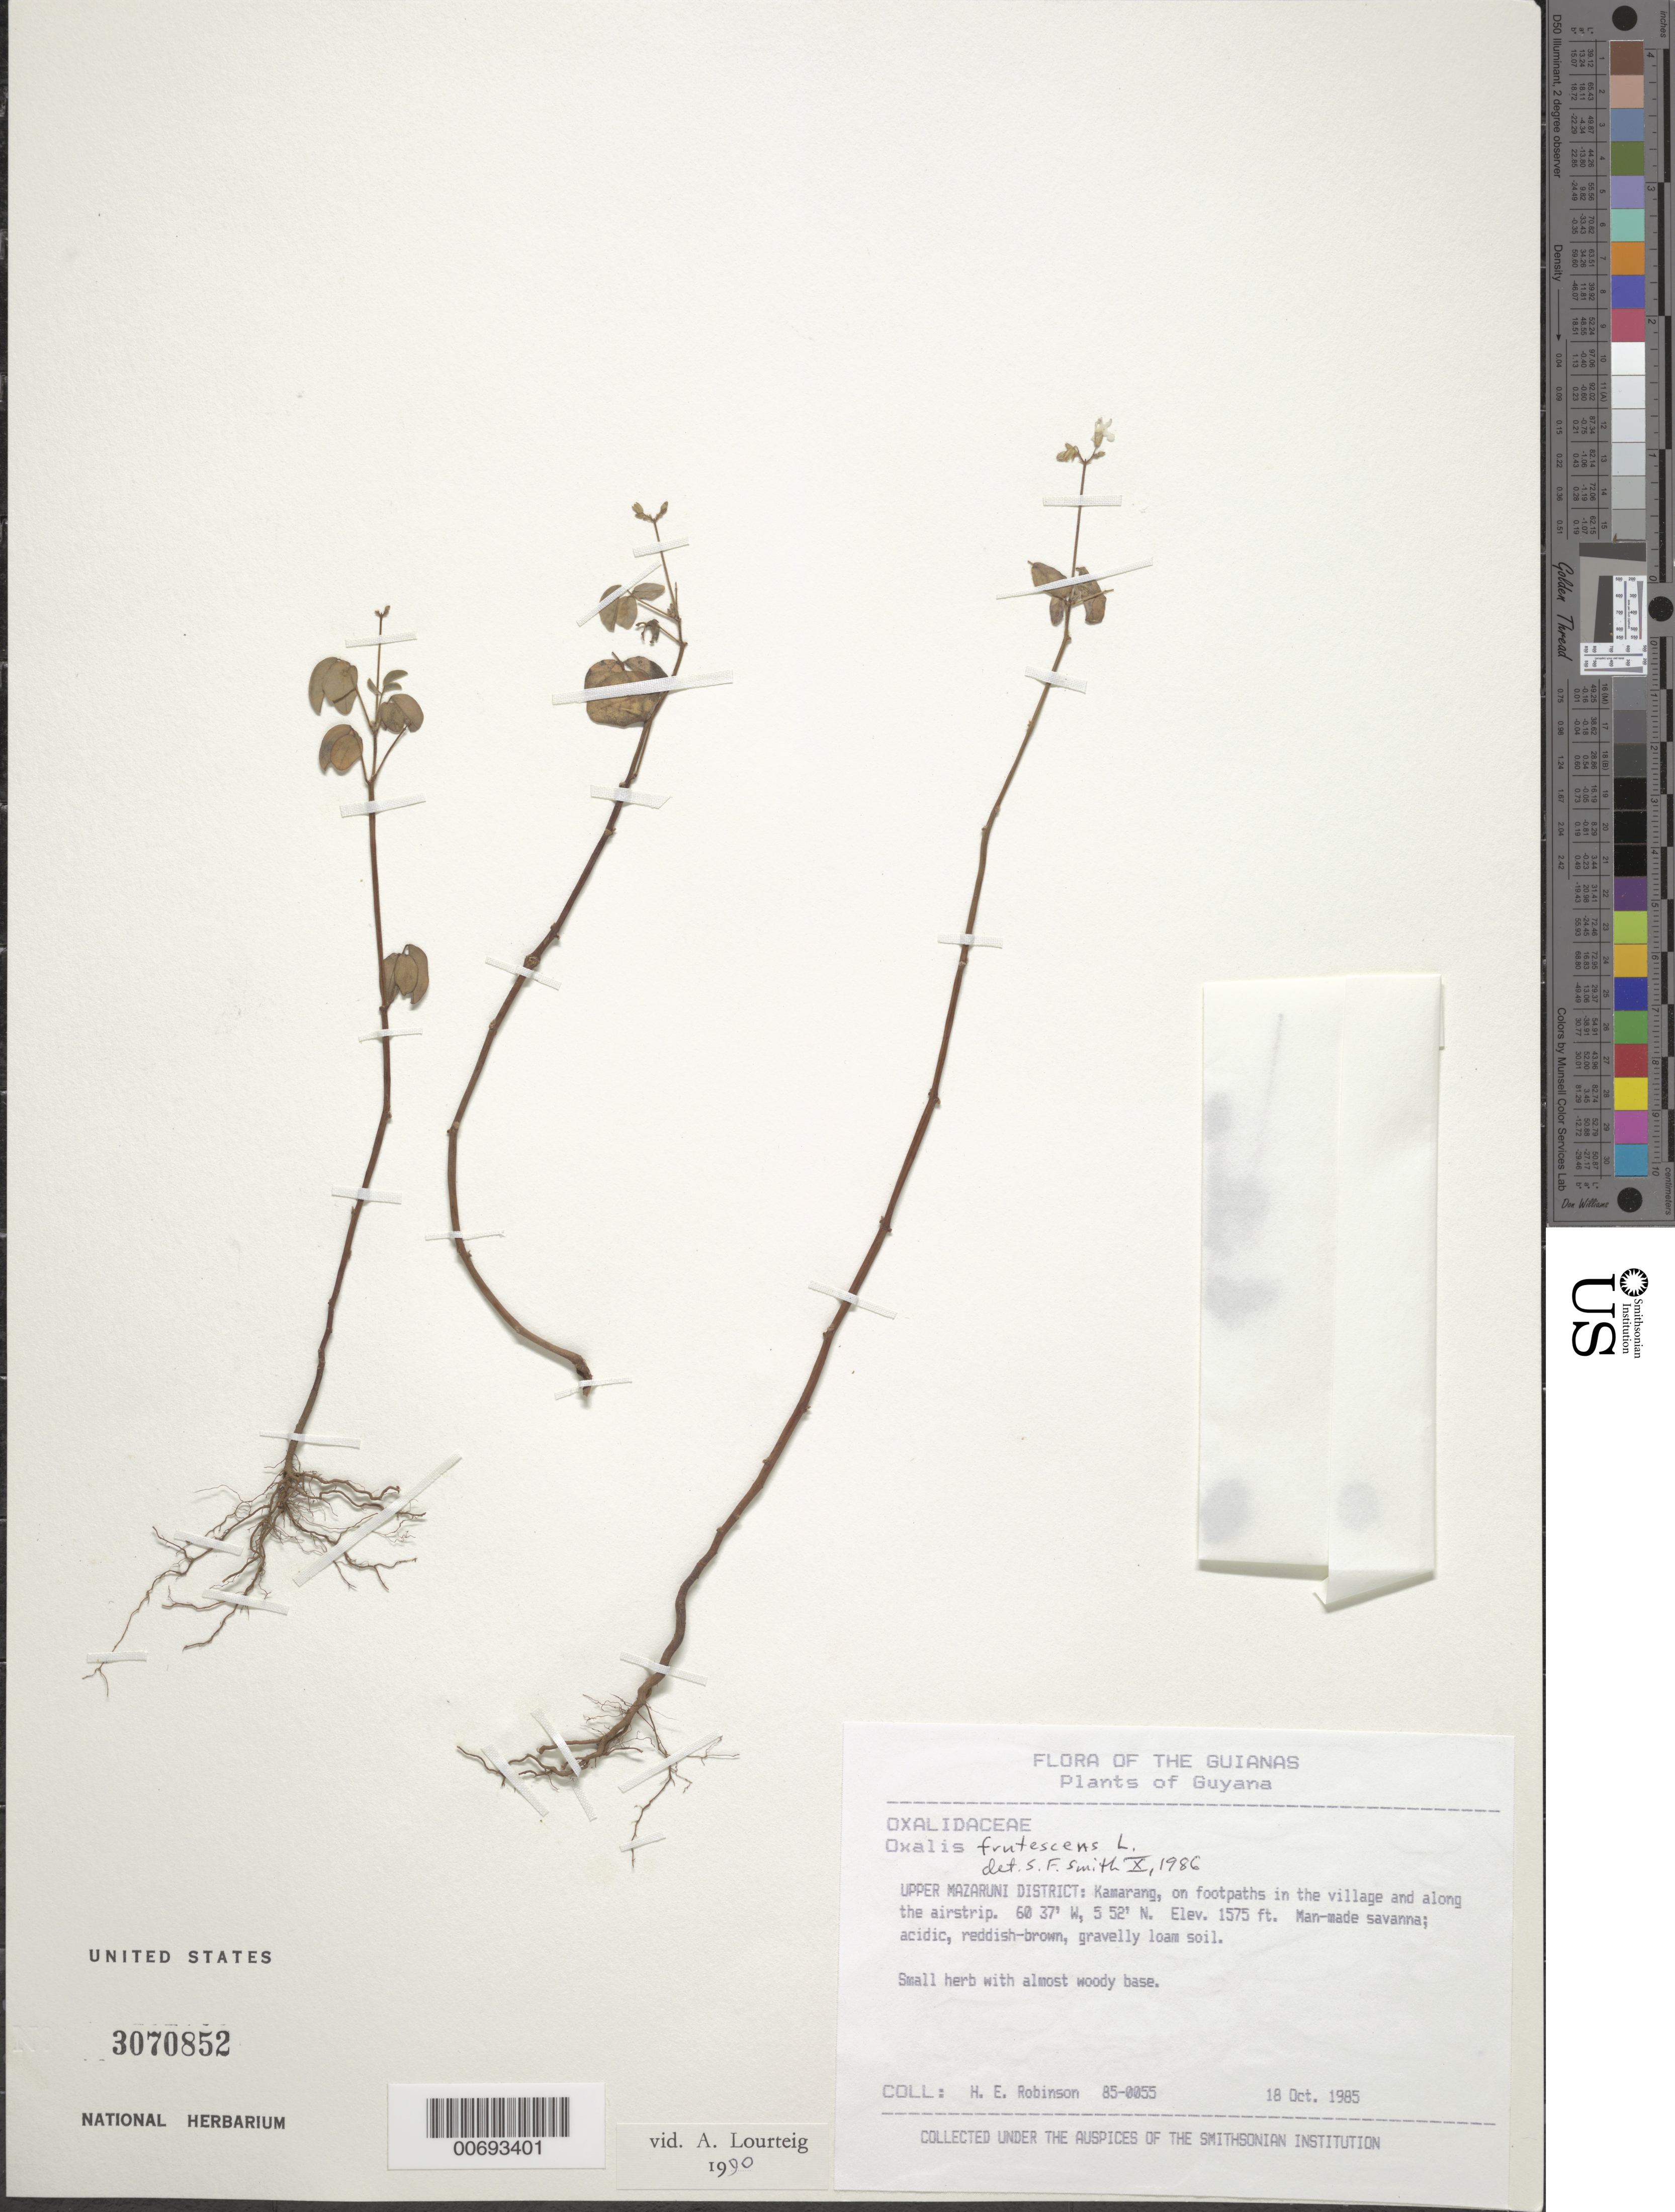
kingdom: Plantae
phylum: Tracheophyta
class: Magnoliopsida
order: Oxalidales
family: Oxalidaceae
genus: Oxalis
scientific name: Oxalis frutescens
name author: L.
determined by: Lourteig, A.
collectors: H. Robinson & D. B. Lellinger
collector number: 850055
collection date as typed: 18 October 1985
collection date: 1985-10-18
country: Guyana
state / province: Cuyuni-Mazaruni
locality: Along footpaths in village of Kamarang and along airstrip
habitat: Man-made savanna; acid, red-brown, gravelly loam soil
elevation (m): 480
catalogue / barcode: US 3070852